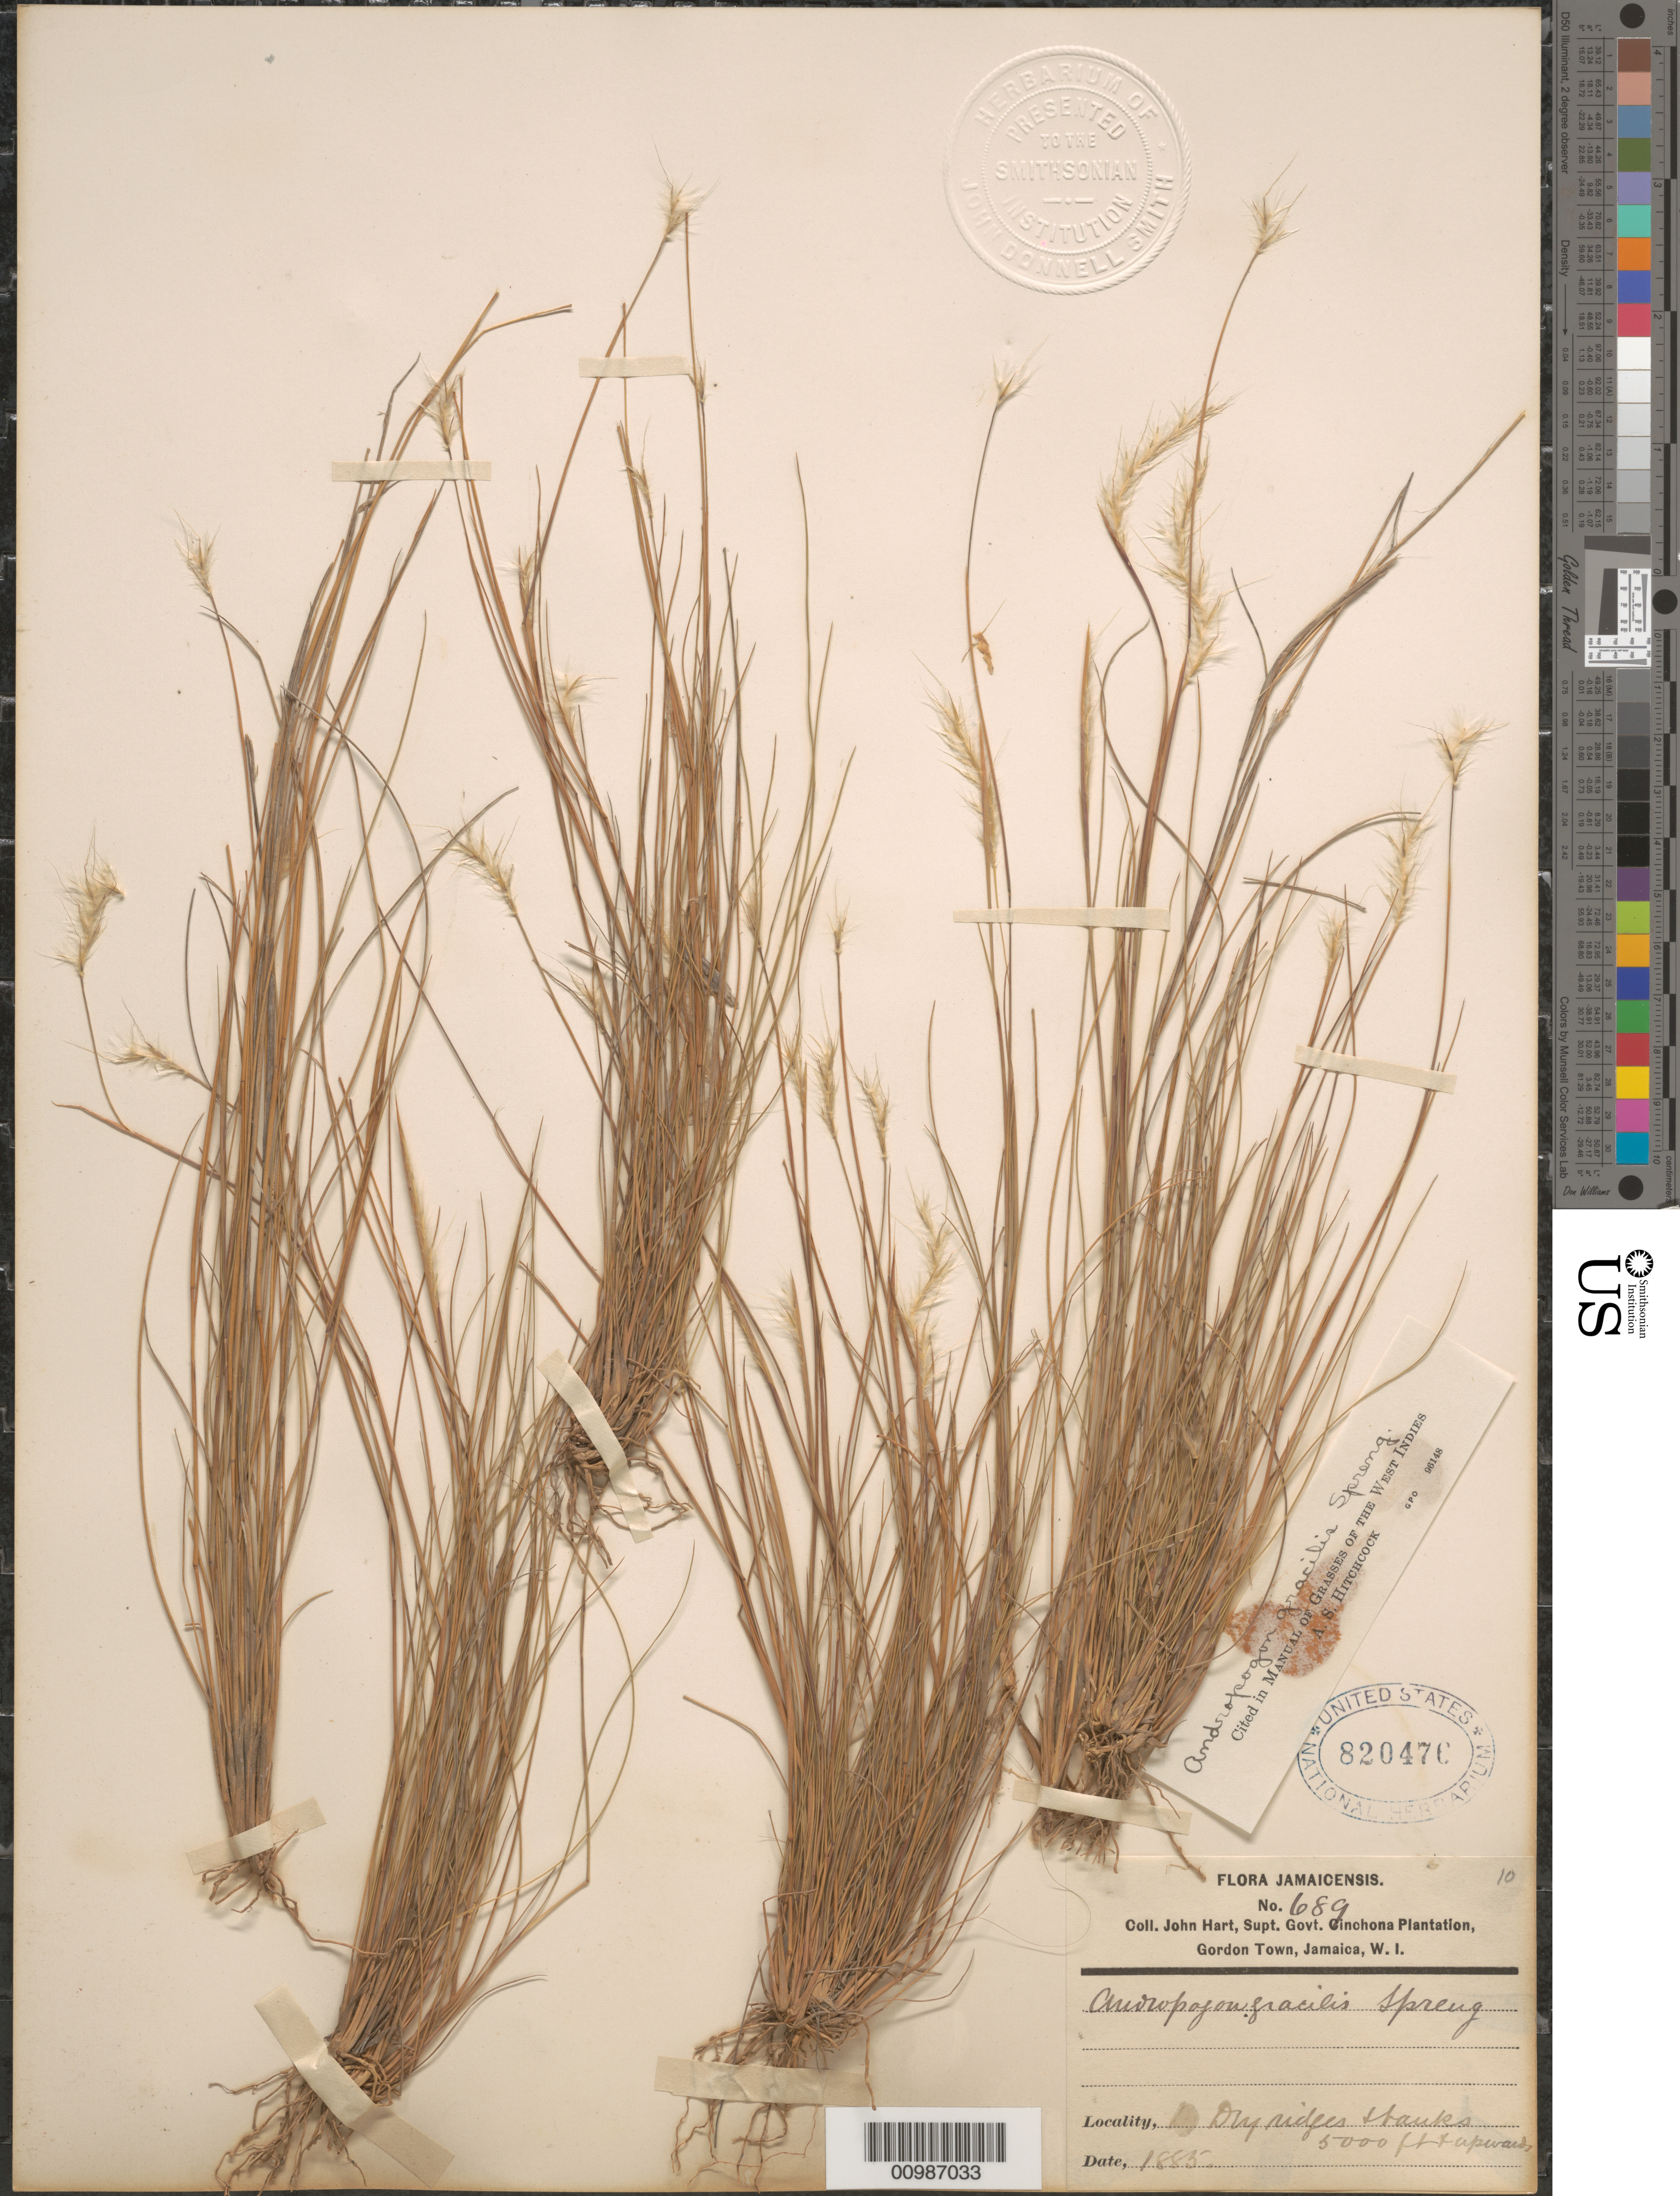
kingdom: Plantae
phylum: Tracheophyta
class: Liliopsida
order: Poales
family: Poaceae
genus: Andropogon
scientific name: Andropogon gracilis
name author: Spreng.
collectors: J. Hart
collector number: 689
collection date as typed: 1883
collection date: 1883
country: Jamaica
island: Jamaica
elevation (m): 1524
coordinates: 0 N, 0 E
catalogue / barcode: US 820476